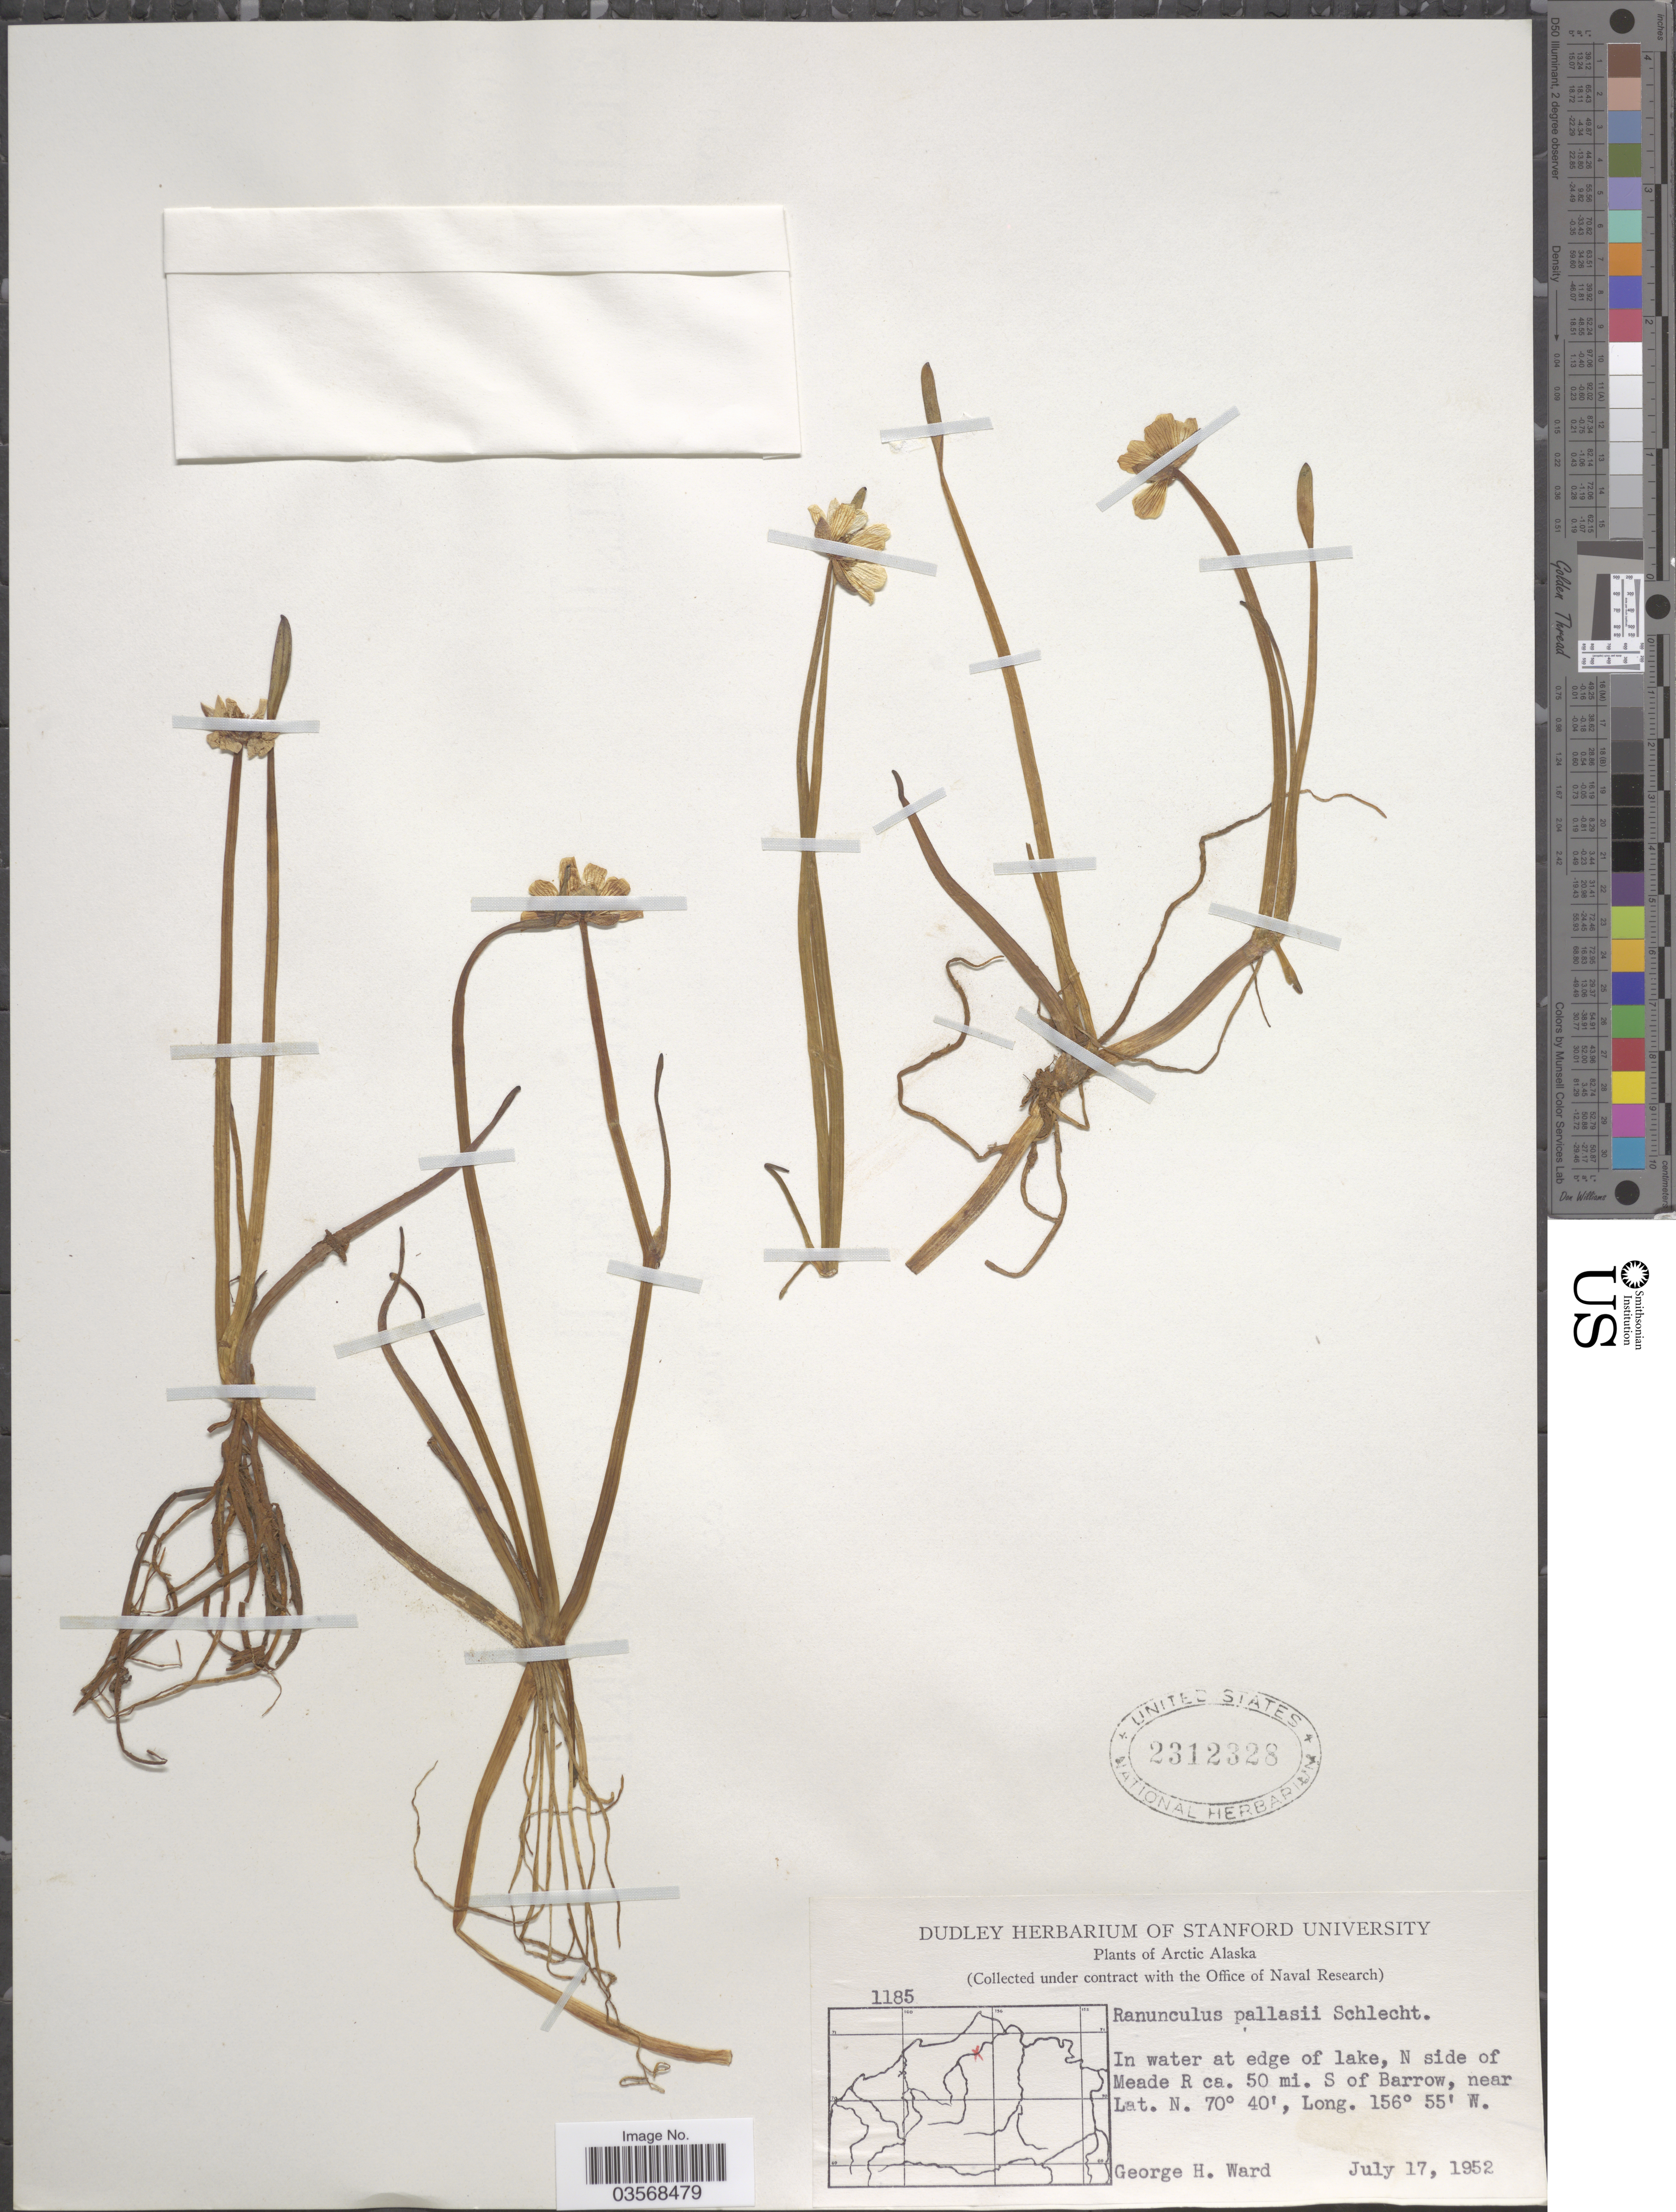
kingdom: Plantae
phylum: Tracheophyta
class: Magnoliopsida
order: Ranunculales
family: Ranunculaceae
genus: Ranunculus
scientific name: Ranunculus pallasii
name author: Schltdl.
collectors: G. H. Ward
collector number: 1185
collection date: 1952-07-17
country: United States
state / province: Alaska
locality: Arctic Alaska. In water at edge of lake, N side of Meade R ca. 50 mi. S of Barrow.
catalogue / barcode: US 2312328